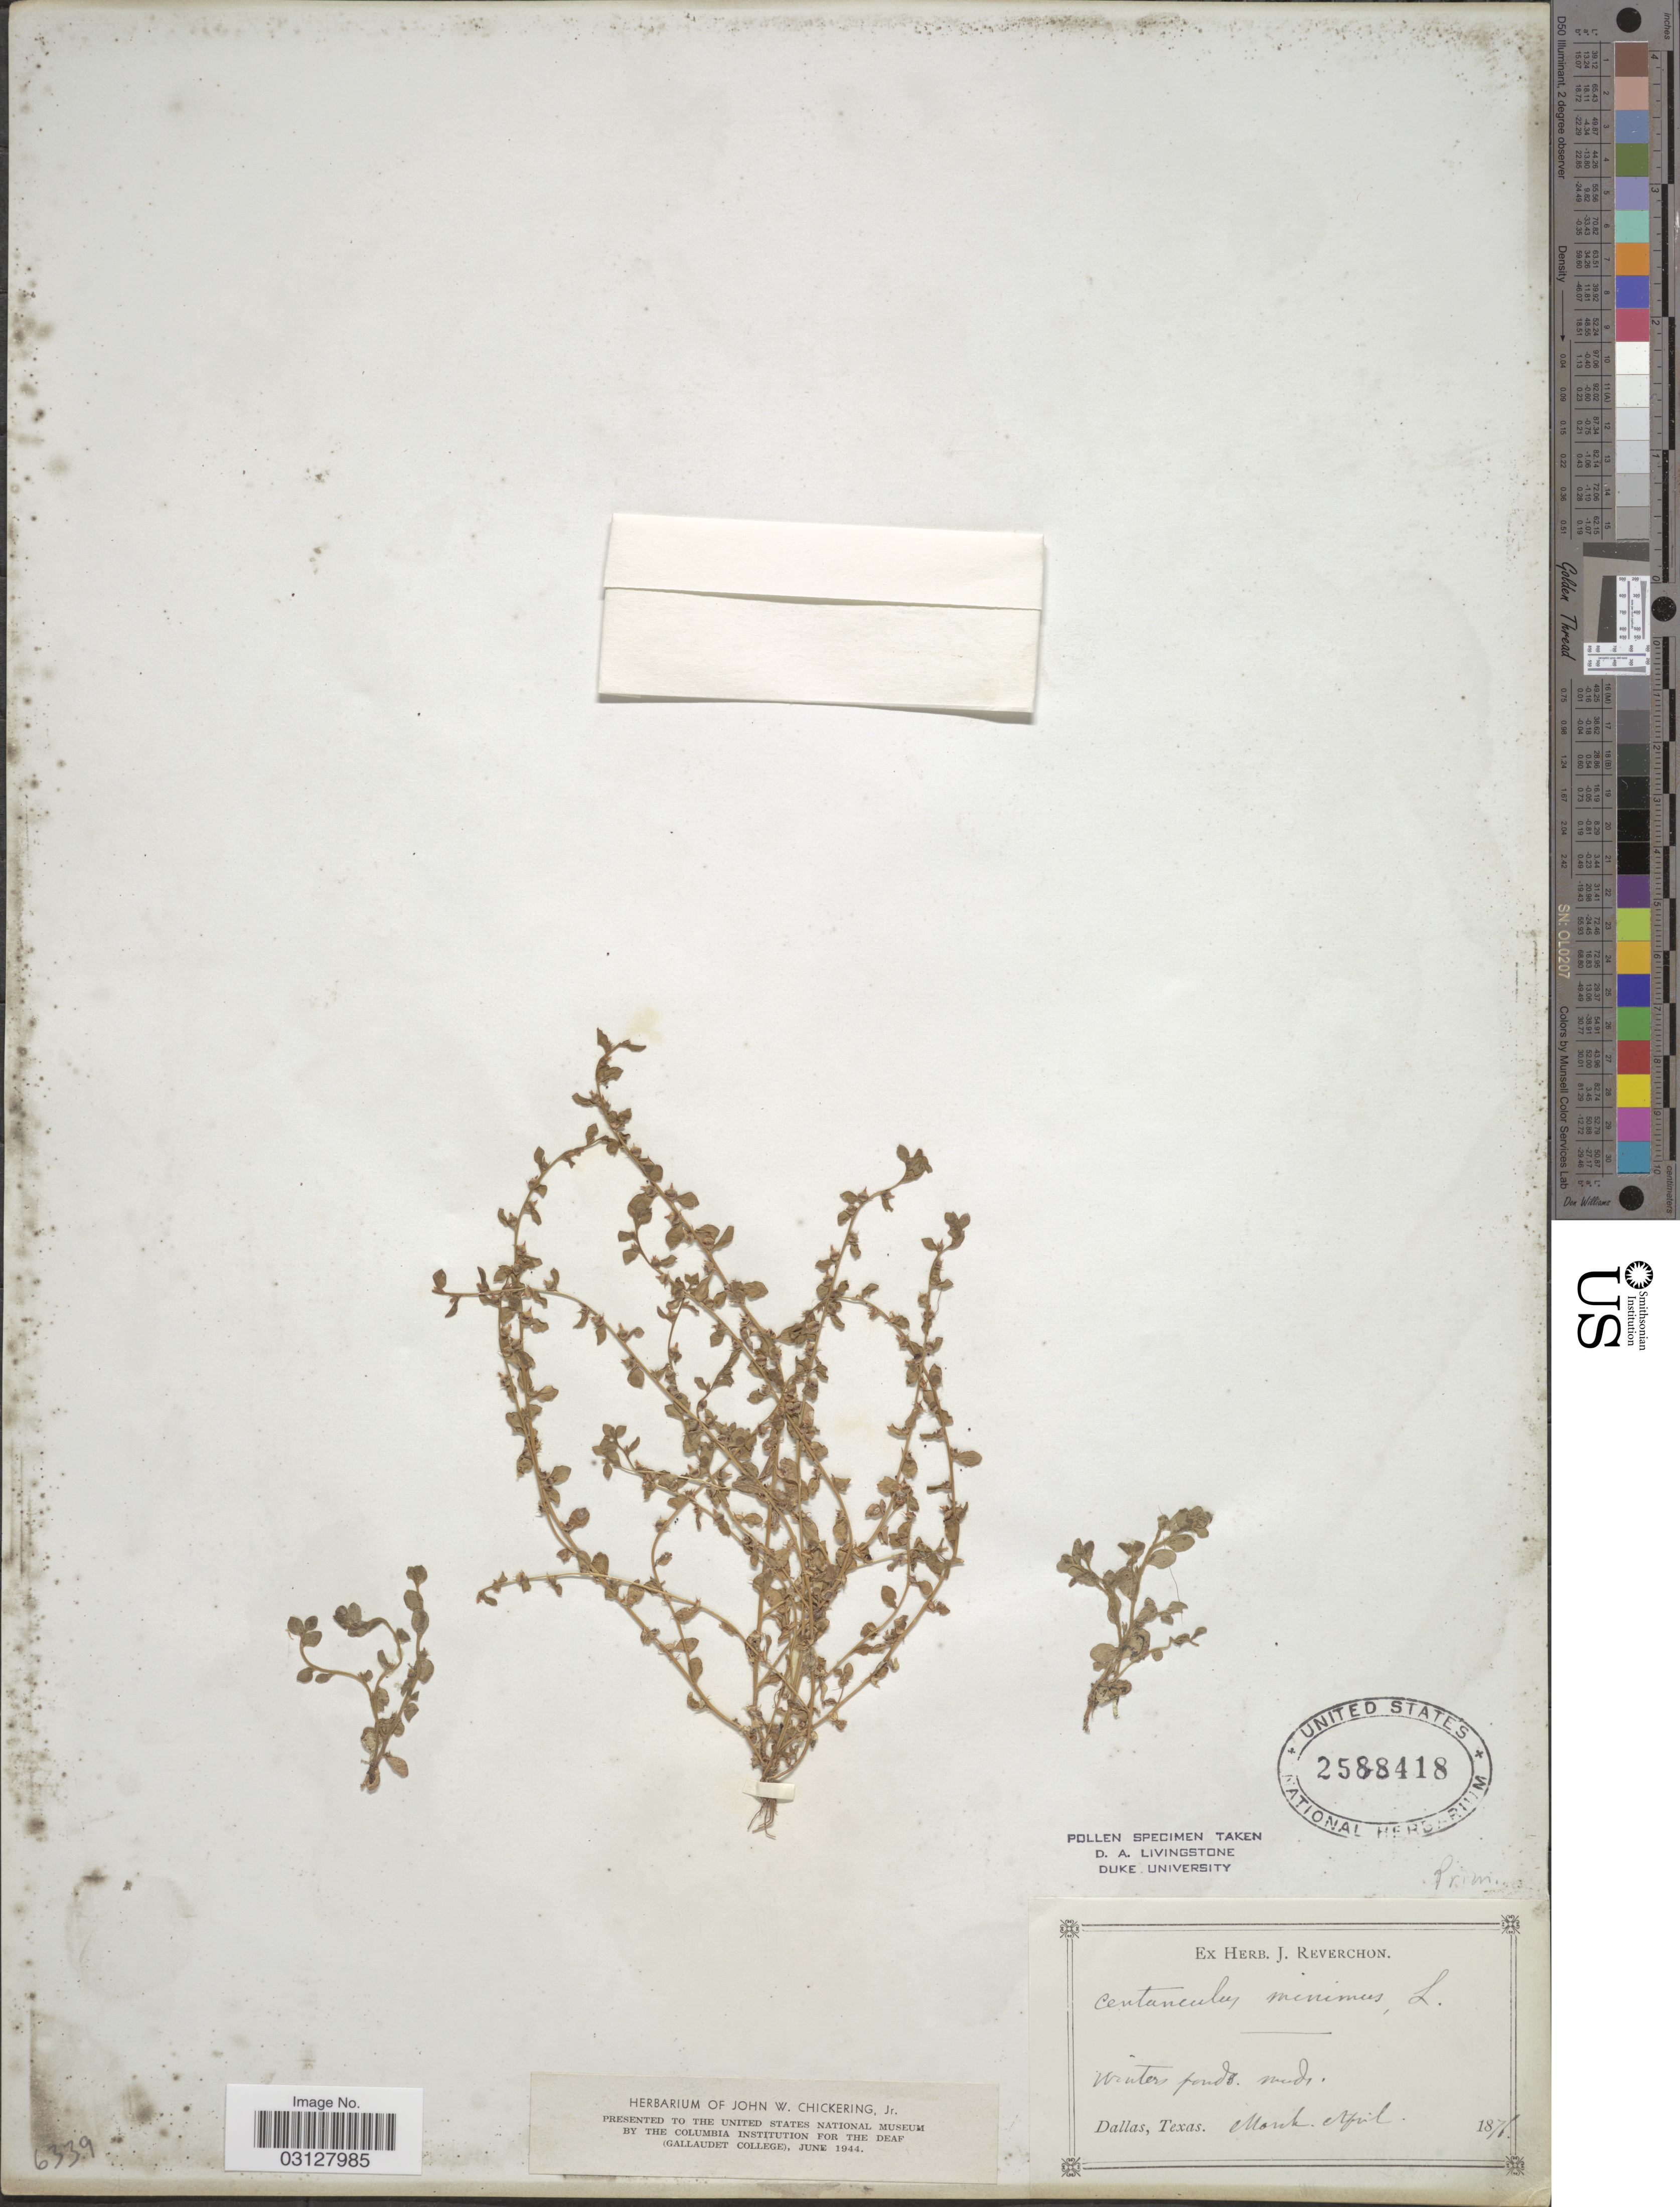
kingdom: Plantae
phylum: Tracheophyta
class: Magnoliopsida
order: Ericales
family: Primulaceae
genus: Centunculus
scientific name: Centunculus minimus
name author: L.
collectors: ex herb. J. Reverchon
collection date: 1876-04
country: United States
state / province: Texas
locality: Dallas.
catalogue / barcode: US 2588418